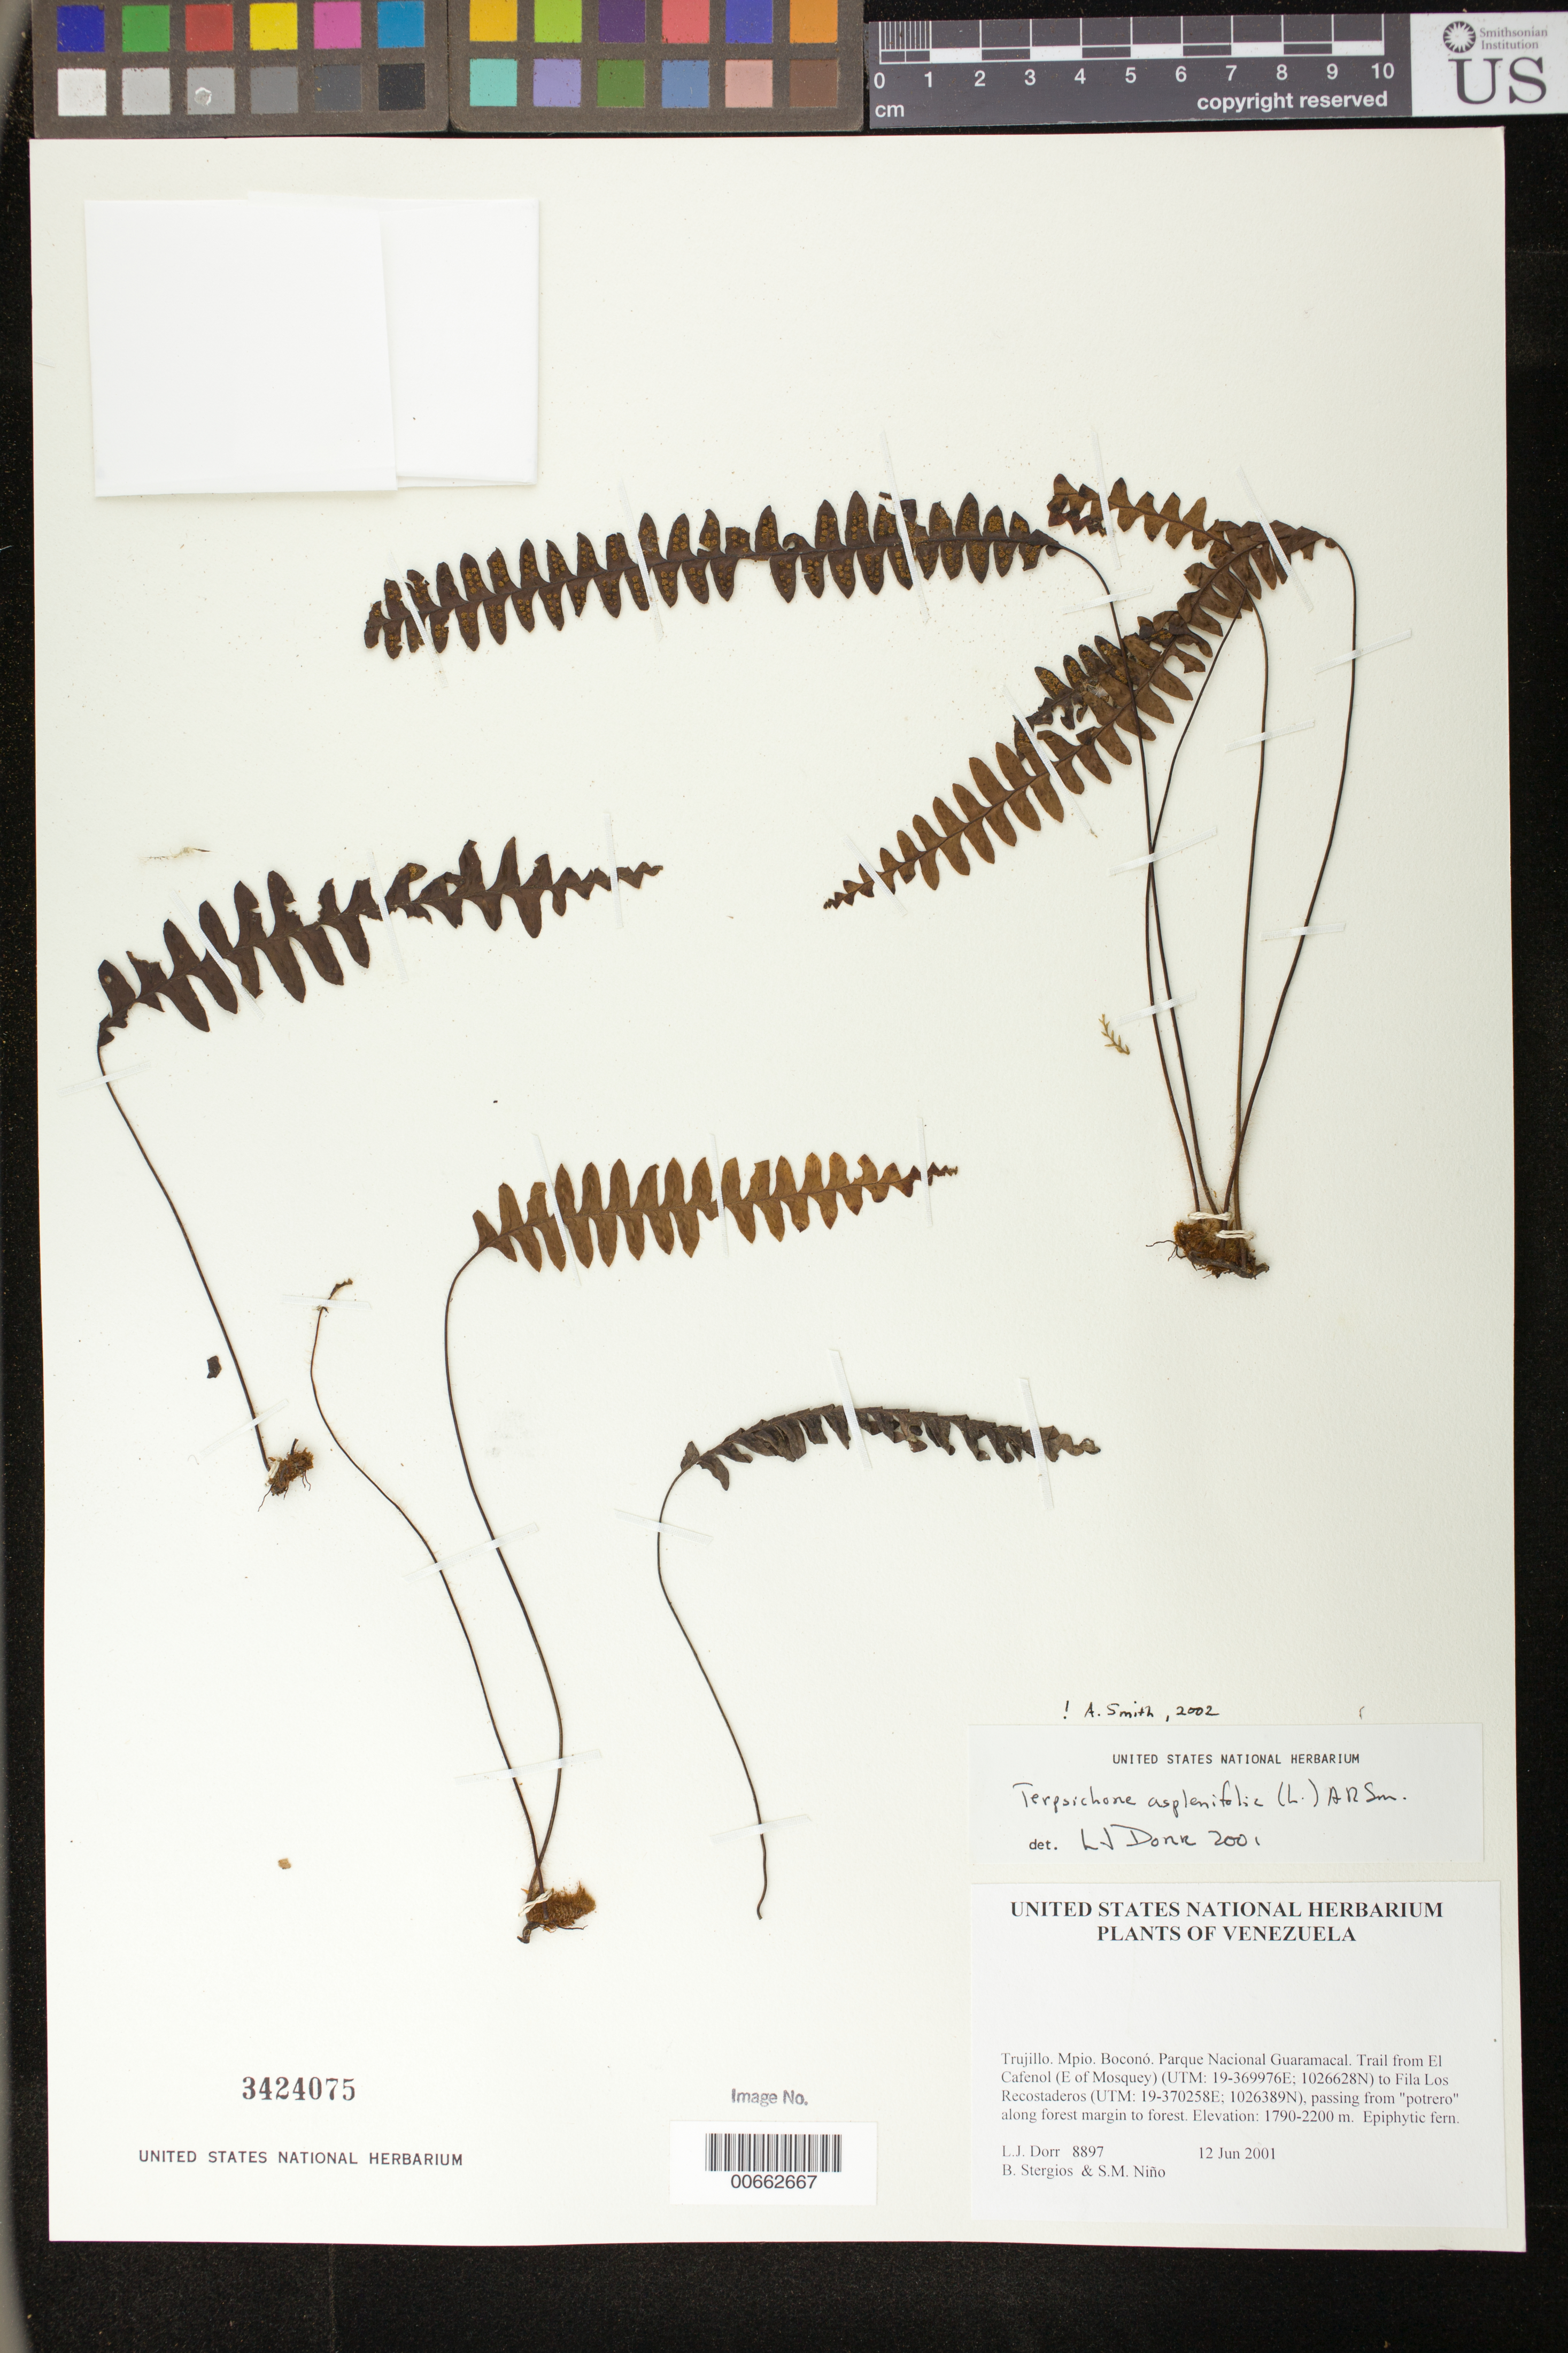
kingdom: Plantae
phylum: Tracheophyta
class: Polypodiopsida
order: Polypodiales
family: Polypodiaceae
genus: Terpsichore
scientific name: Terpsichore asplenifolia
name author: (L.) A.R. Sm.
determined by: Dorr, L. J., (BOT), Smithsonian Institution - National Museum of Natural History (UNITED STATES)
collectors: L. J. Dorr, B. G. Stergios & S. M. Niño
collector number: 8897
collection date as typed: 12 Jun 2001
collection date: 2001-06-12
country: Venezuela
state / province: Trujillo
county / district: Boconó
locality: Parque Nacional Guaramacal. Trail from El Cafenol (E of Mosquey) to Fila Los Recostaderos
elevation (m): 1790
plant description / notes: PORT, US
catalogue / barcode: US 3424075